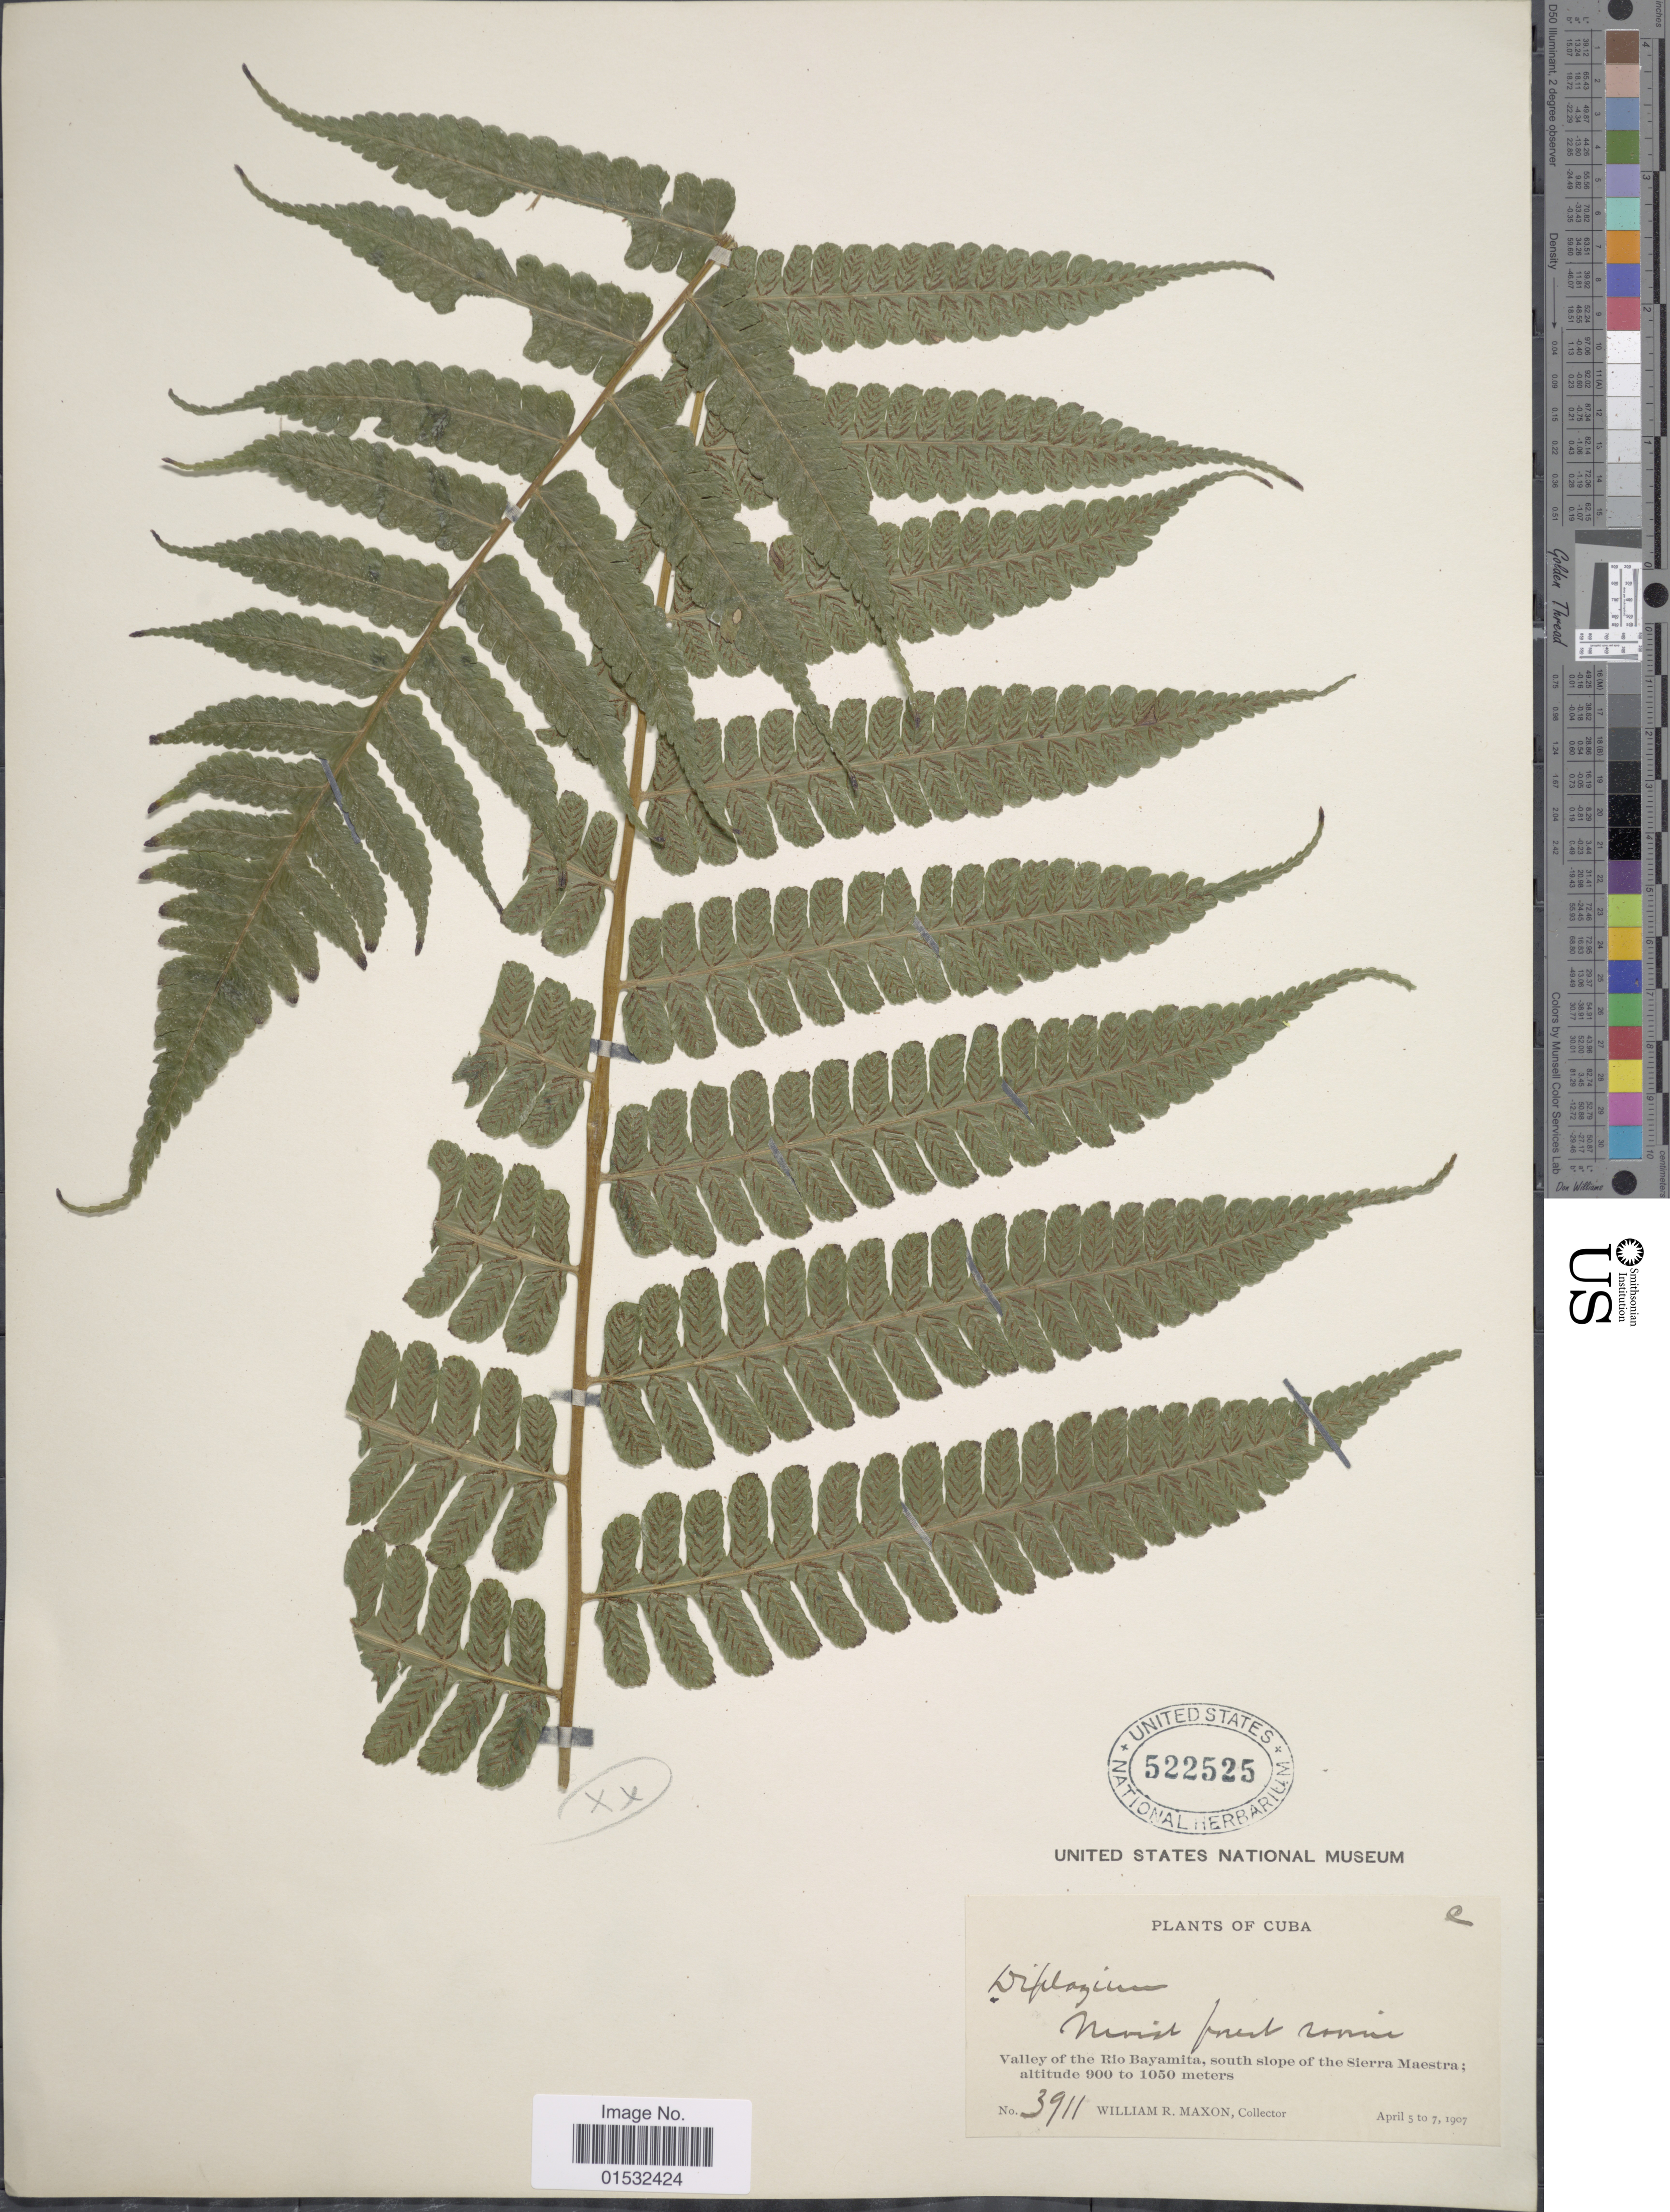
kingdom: Plantae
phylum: Tracheophyta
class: Polypodiopsida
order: Polypodiales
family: Athyriaceae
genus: Diplazium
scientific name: Diplazium striatum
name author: (L.) C. Presl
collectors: W. R. Maxon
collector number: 3911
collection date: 1907-04-05/1907-04-07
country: Cuba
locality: Valley of the Rio Bayamita, south slope of the Sierra Maestra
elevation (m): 900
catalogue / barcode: US 511525